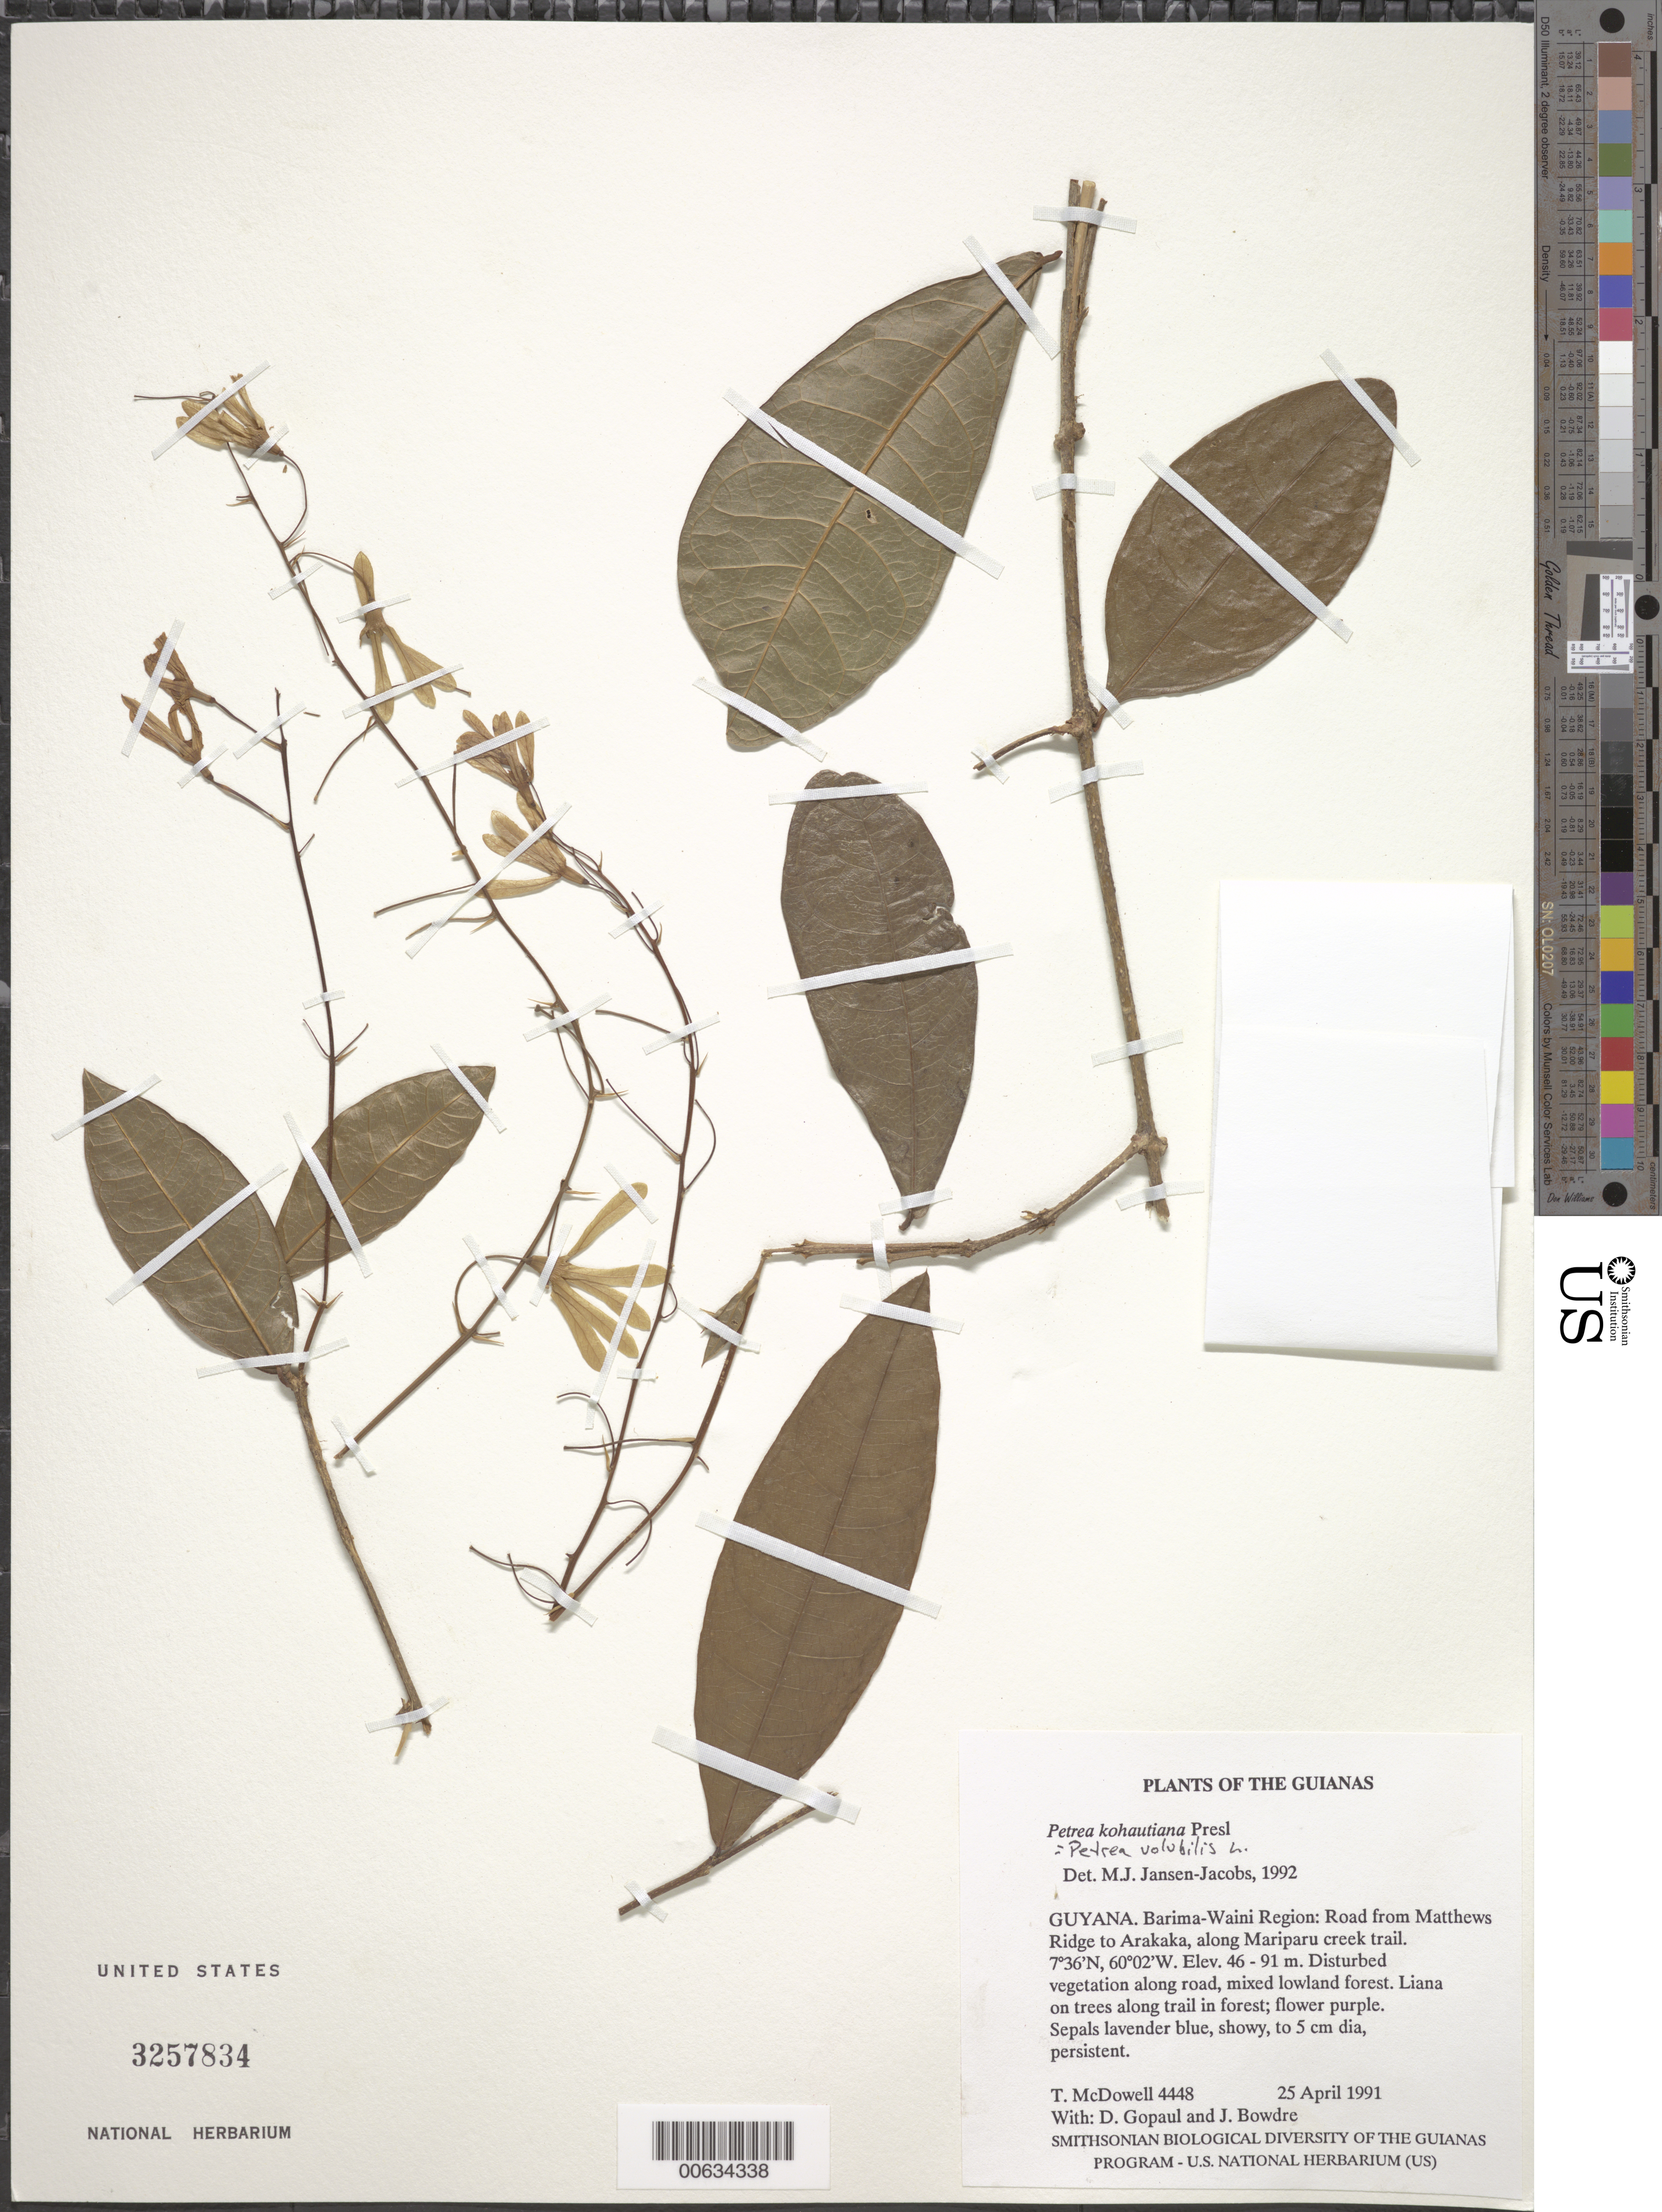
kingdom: Plantae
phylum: Tracheophyta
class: Magnoliopsida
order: Lamiales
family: Verbenaceae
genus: Petrea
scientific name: Petrea kohautiana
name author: C. Presl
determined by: Jansen-Jacobs, M. J., (U), Nationaal Herbarium Nederland, Utrecht University branch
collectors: T. McDowell, D. Gopaul & J. Bowdre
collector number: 4448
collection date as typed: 25 April 1991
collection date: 1991-04-25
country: Guyana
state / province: Barima-Waini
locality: Road from Matthews Ridge to Arakaka, along Mariparu creek trail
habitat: Disturbed vegetation along road, mixed lowland forest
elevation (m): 46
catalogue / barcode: US 3257834